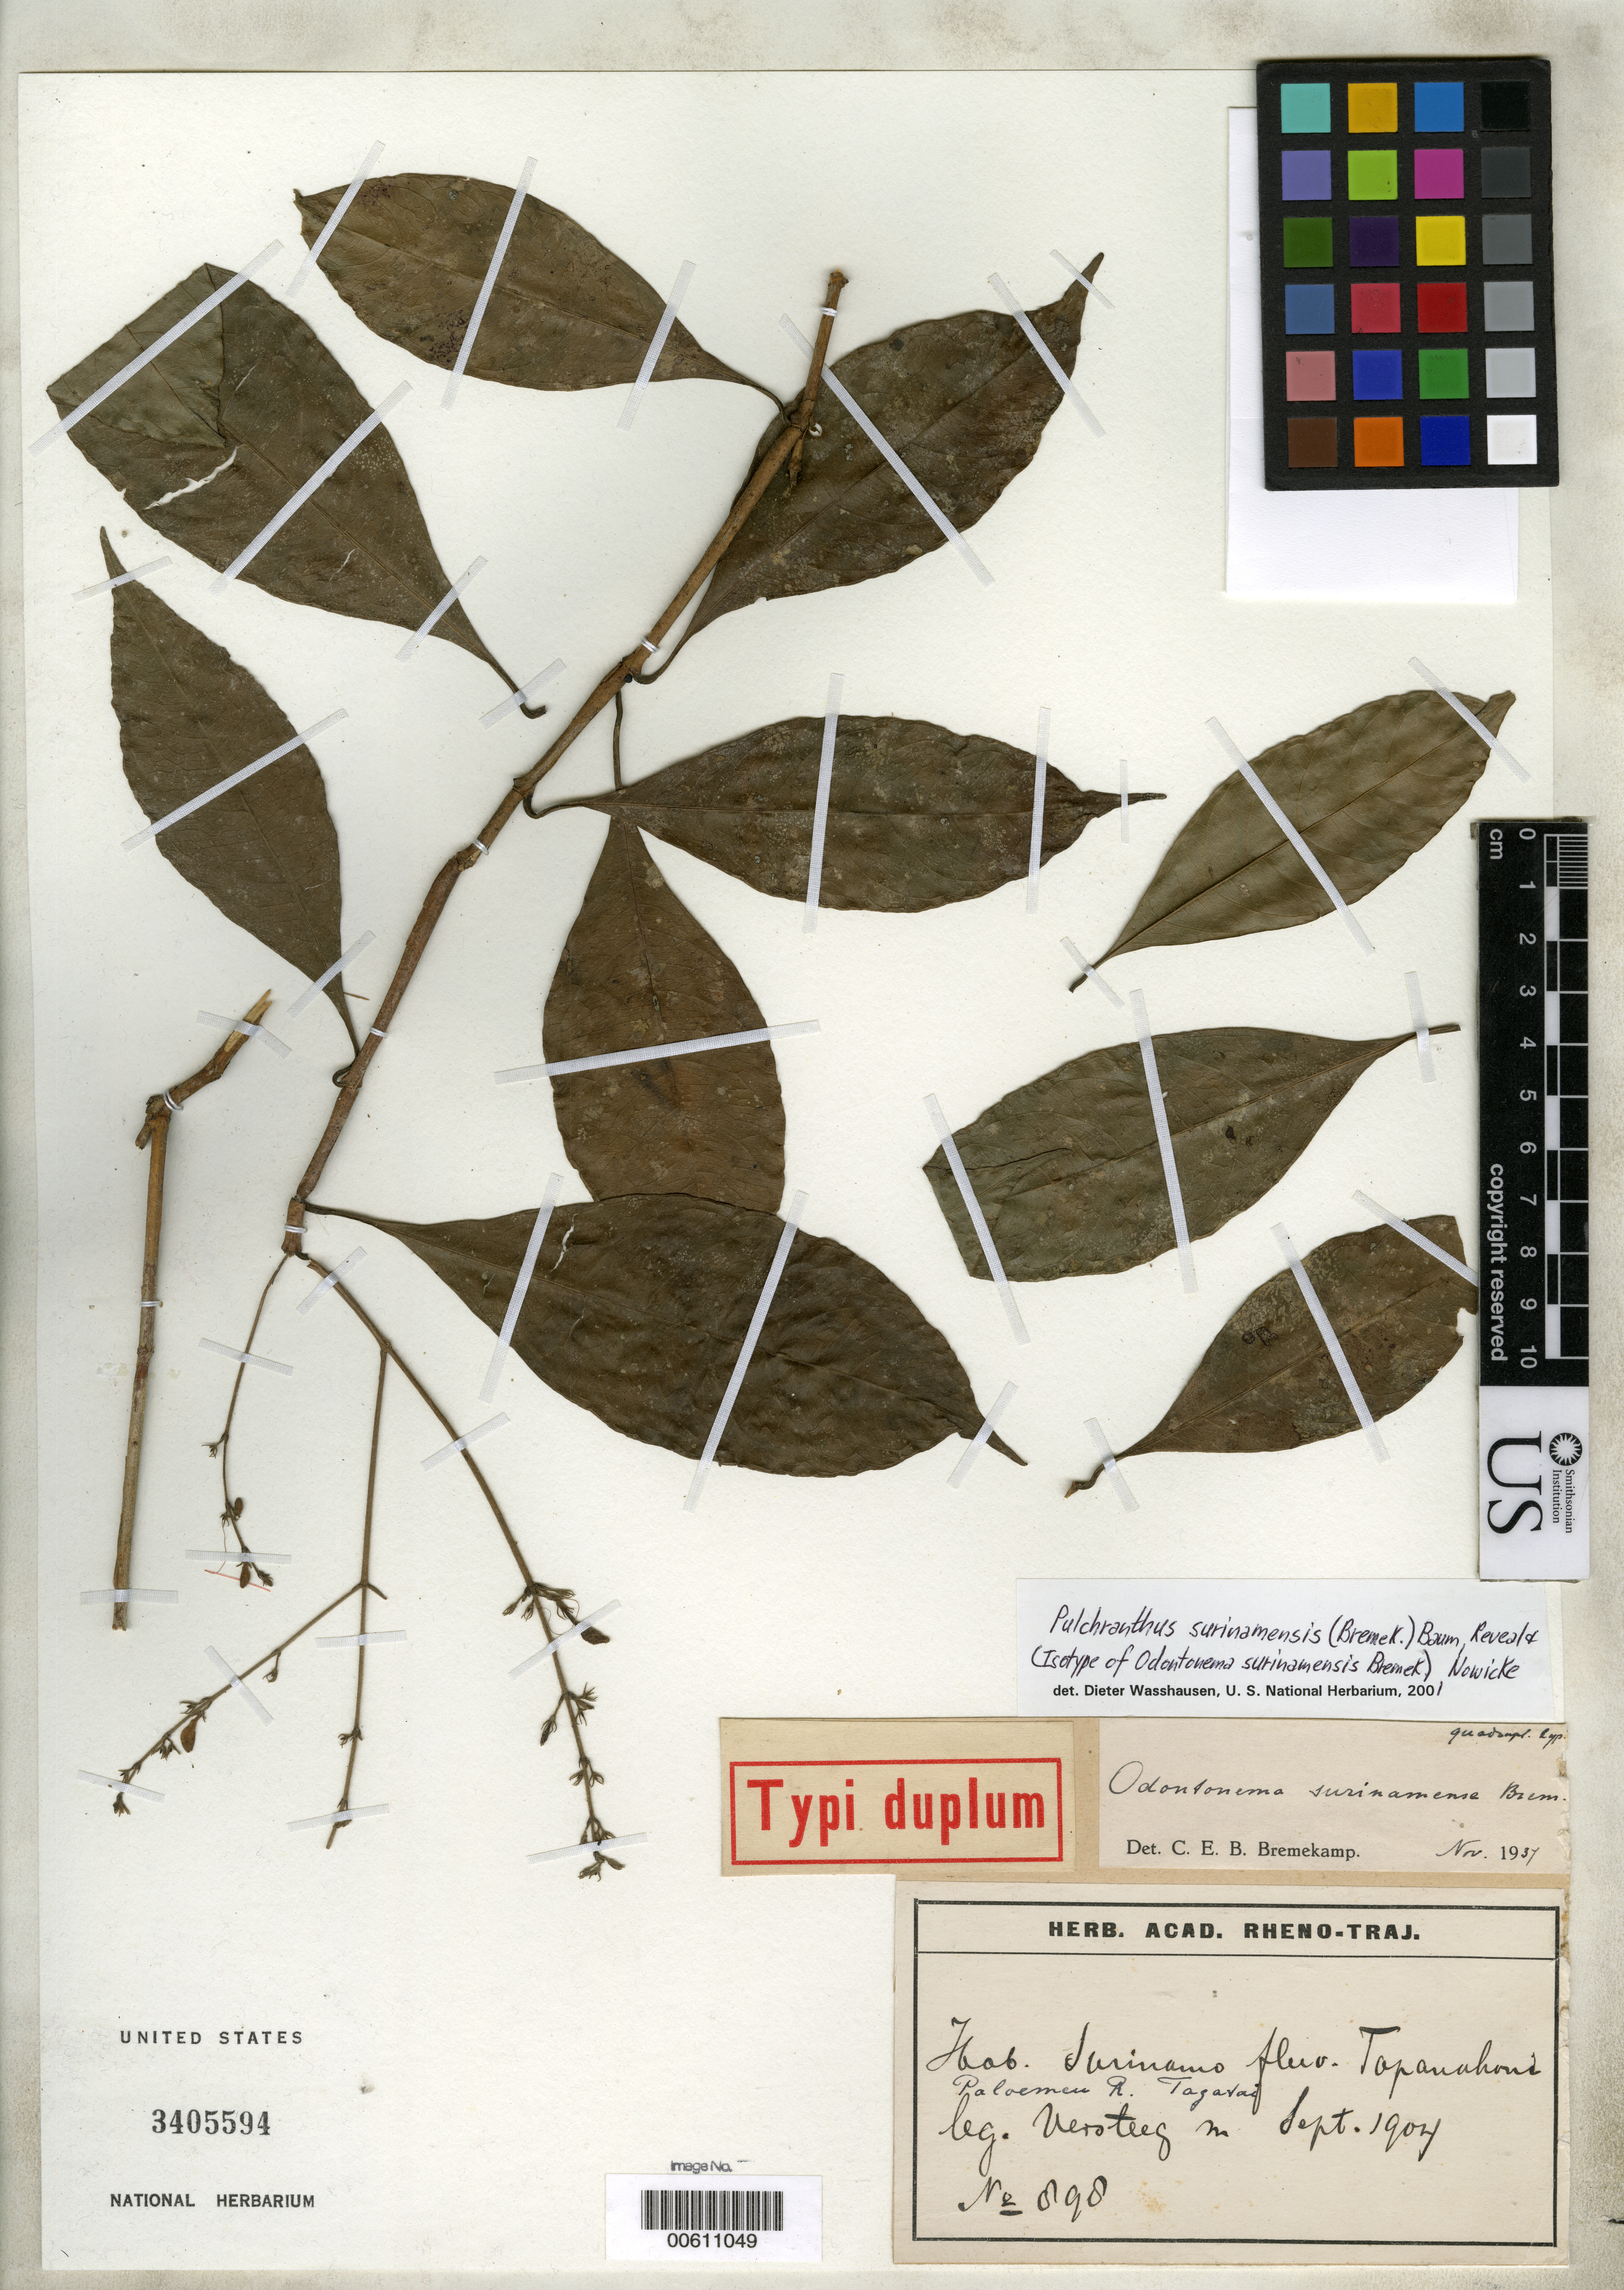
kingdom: Plantae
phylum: Tracheophyta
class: Magnoliopsida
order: Lamiales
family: Acanthaceae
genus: Odontonema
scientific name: Odontonema surinamensis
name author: Bremek.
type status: Isotype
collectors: G. Versteeg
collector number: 898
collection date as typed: Sep 1904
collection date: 1904-09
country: Suriname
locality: Paloemeu River, Talamai.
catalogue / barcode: US 3405594